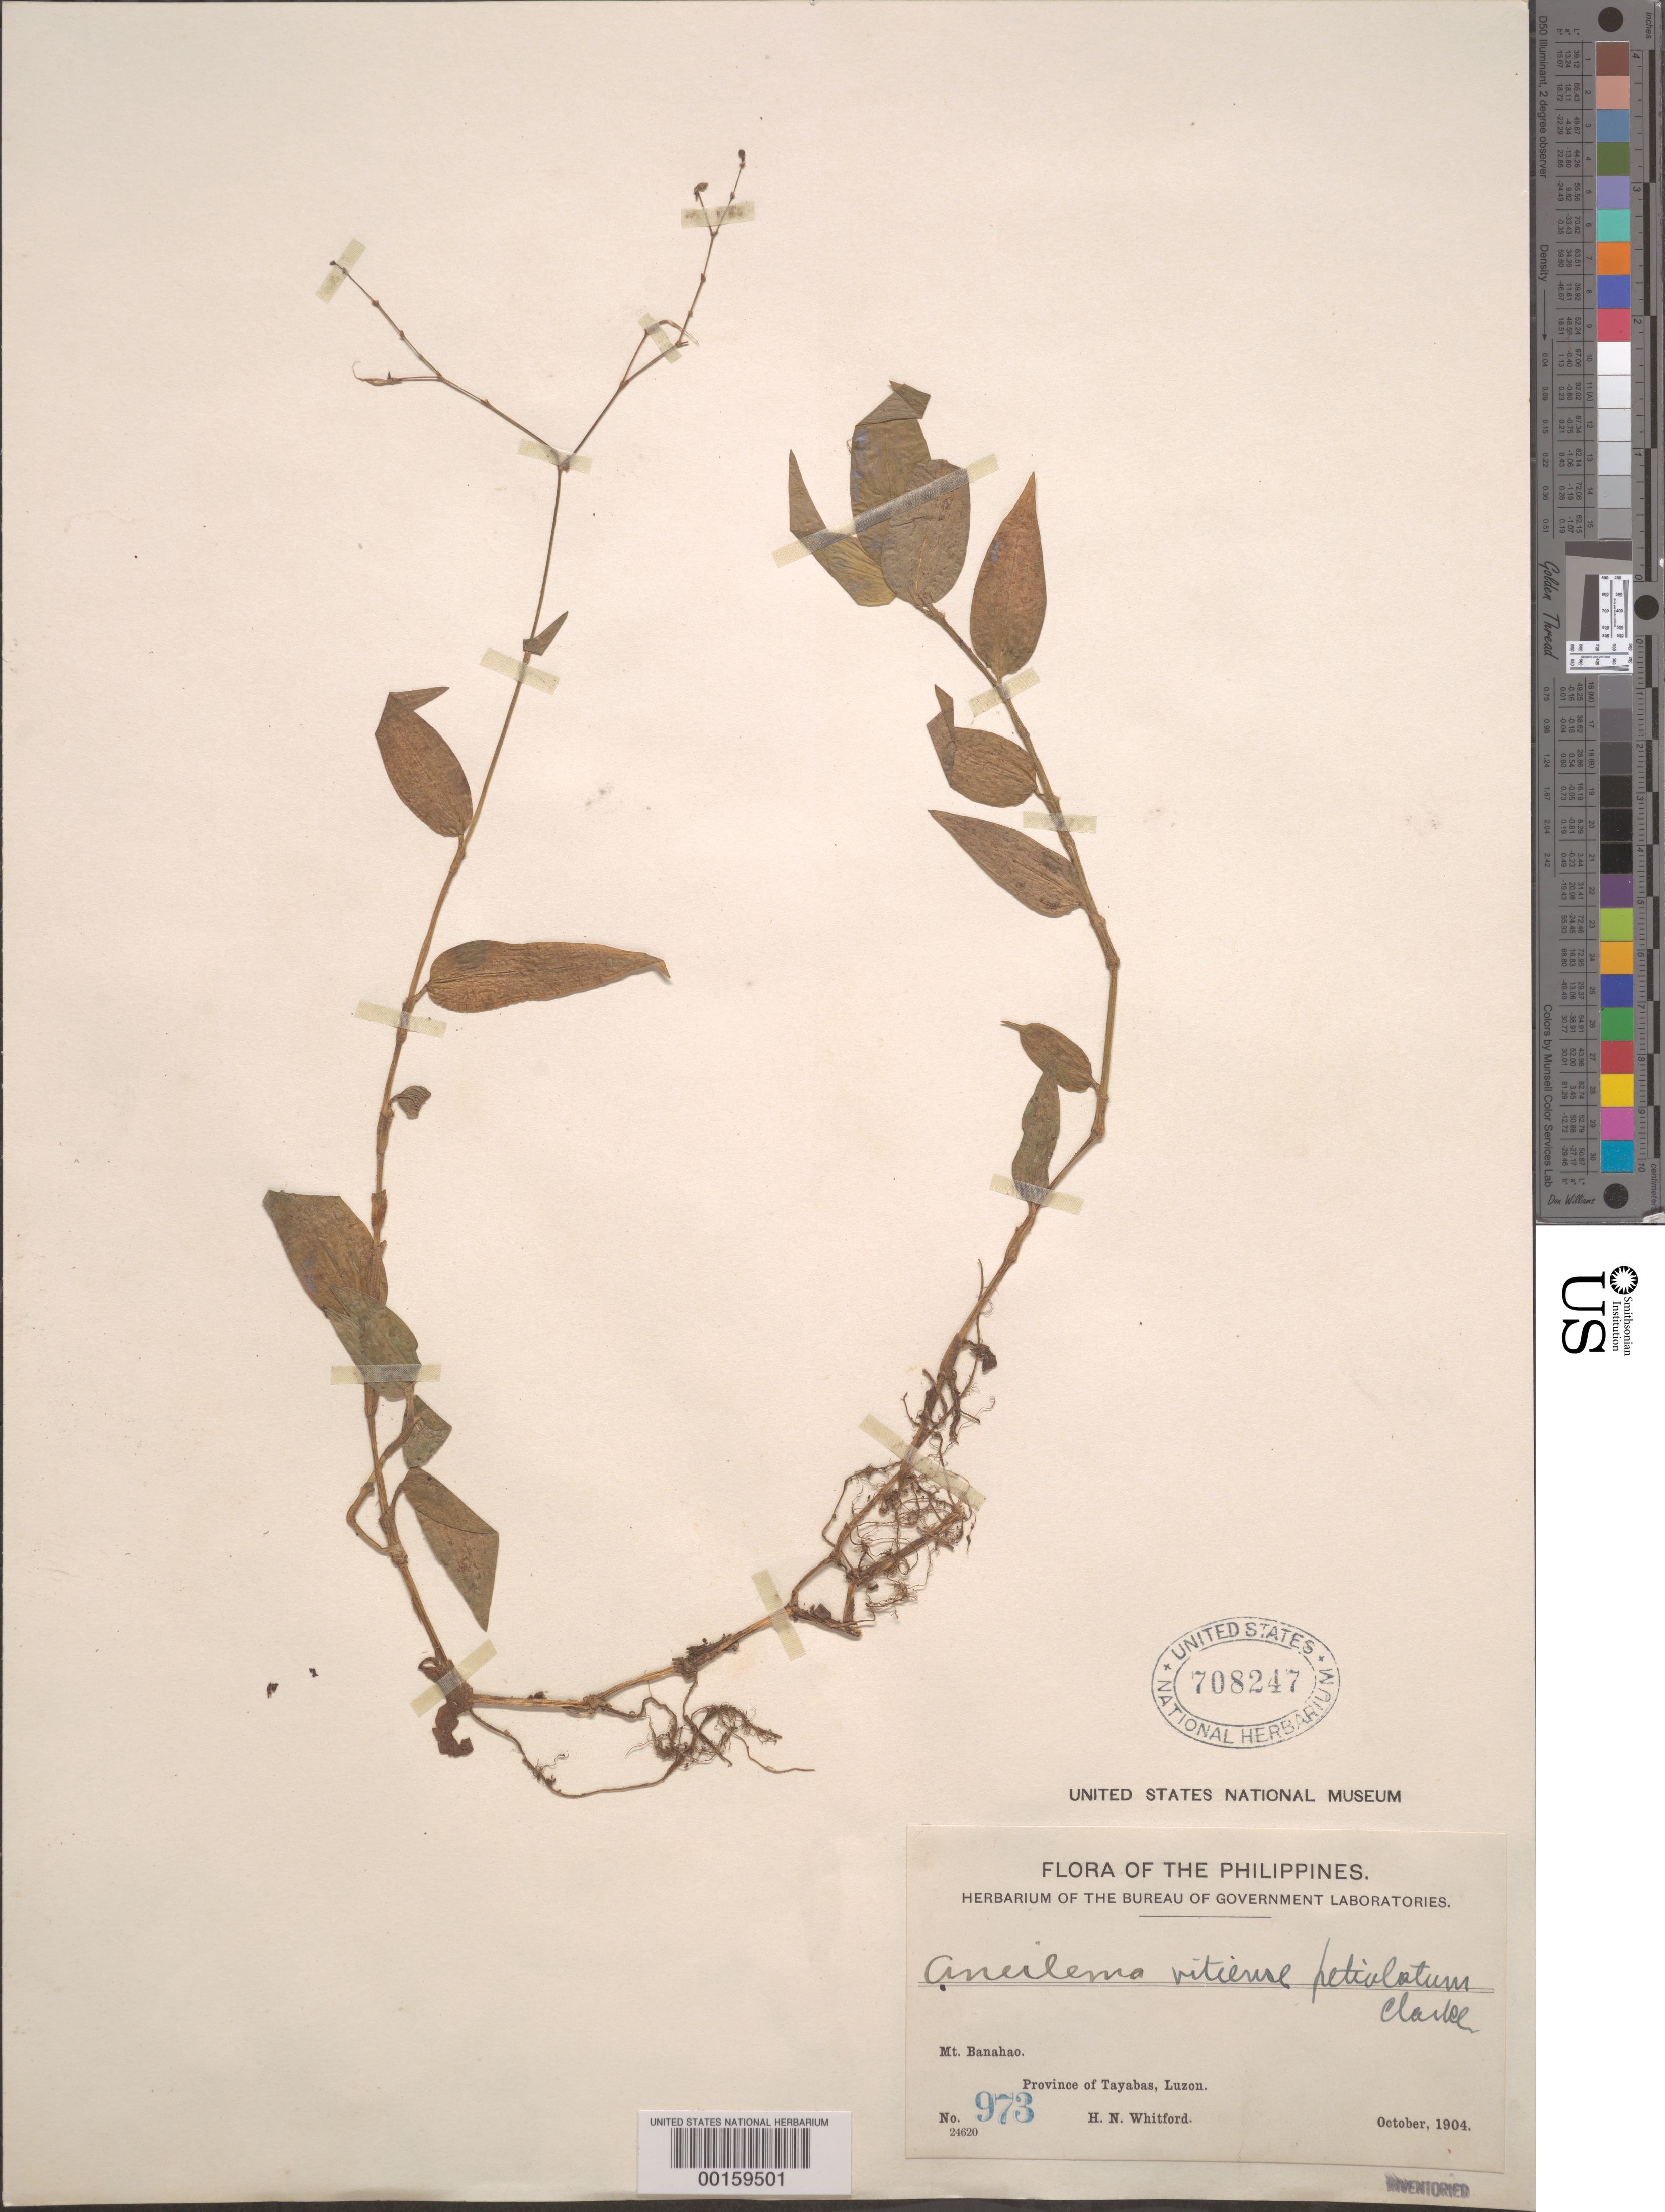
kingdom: Plantae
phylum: Tracheophyta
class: Liliopsida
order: Commelinales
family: Commelinaceae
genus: Rhopalephora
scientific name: Rhopalephora vitiensis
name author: (Seem.) Faden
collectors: H. N. Whitford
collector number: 973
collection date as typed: Oct 1904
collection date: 1904-10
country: Philippines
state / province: Calabarzon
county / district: Quezon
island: Luzon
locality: Mt. banahao, tayabas prov. [= quezon province]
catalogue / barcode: US 708247